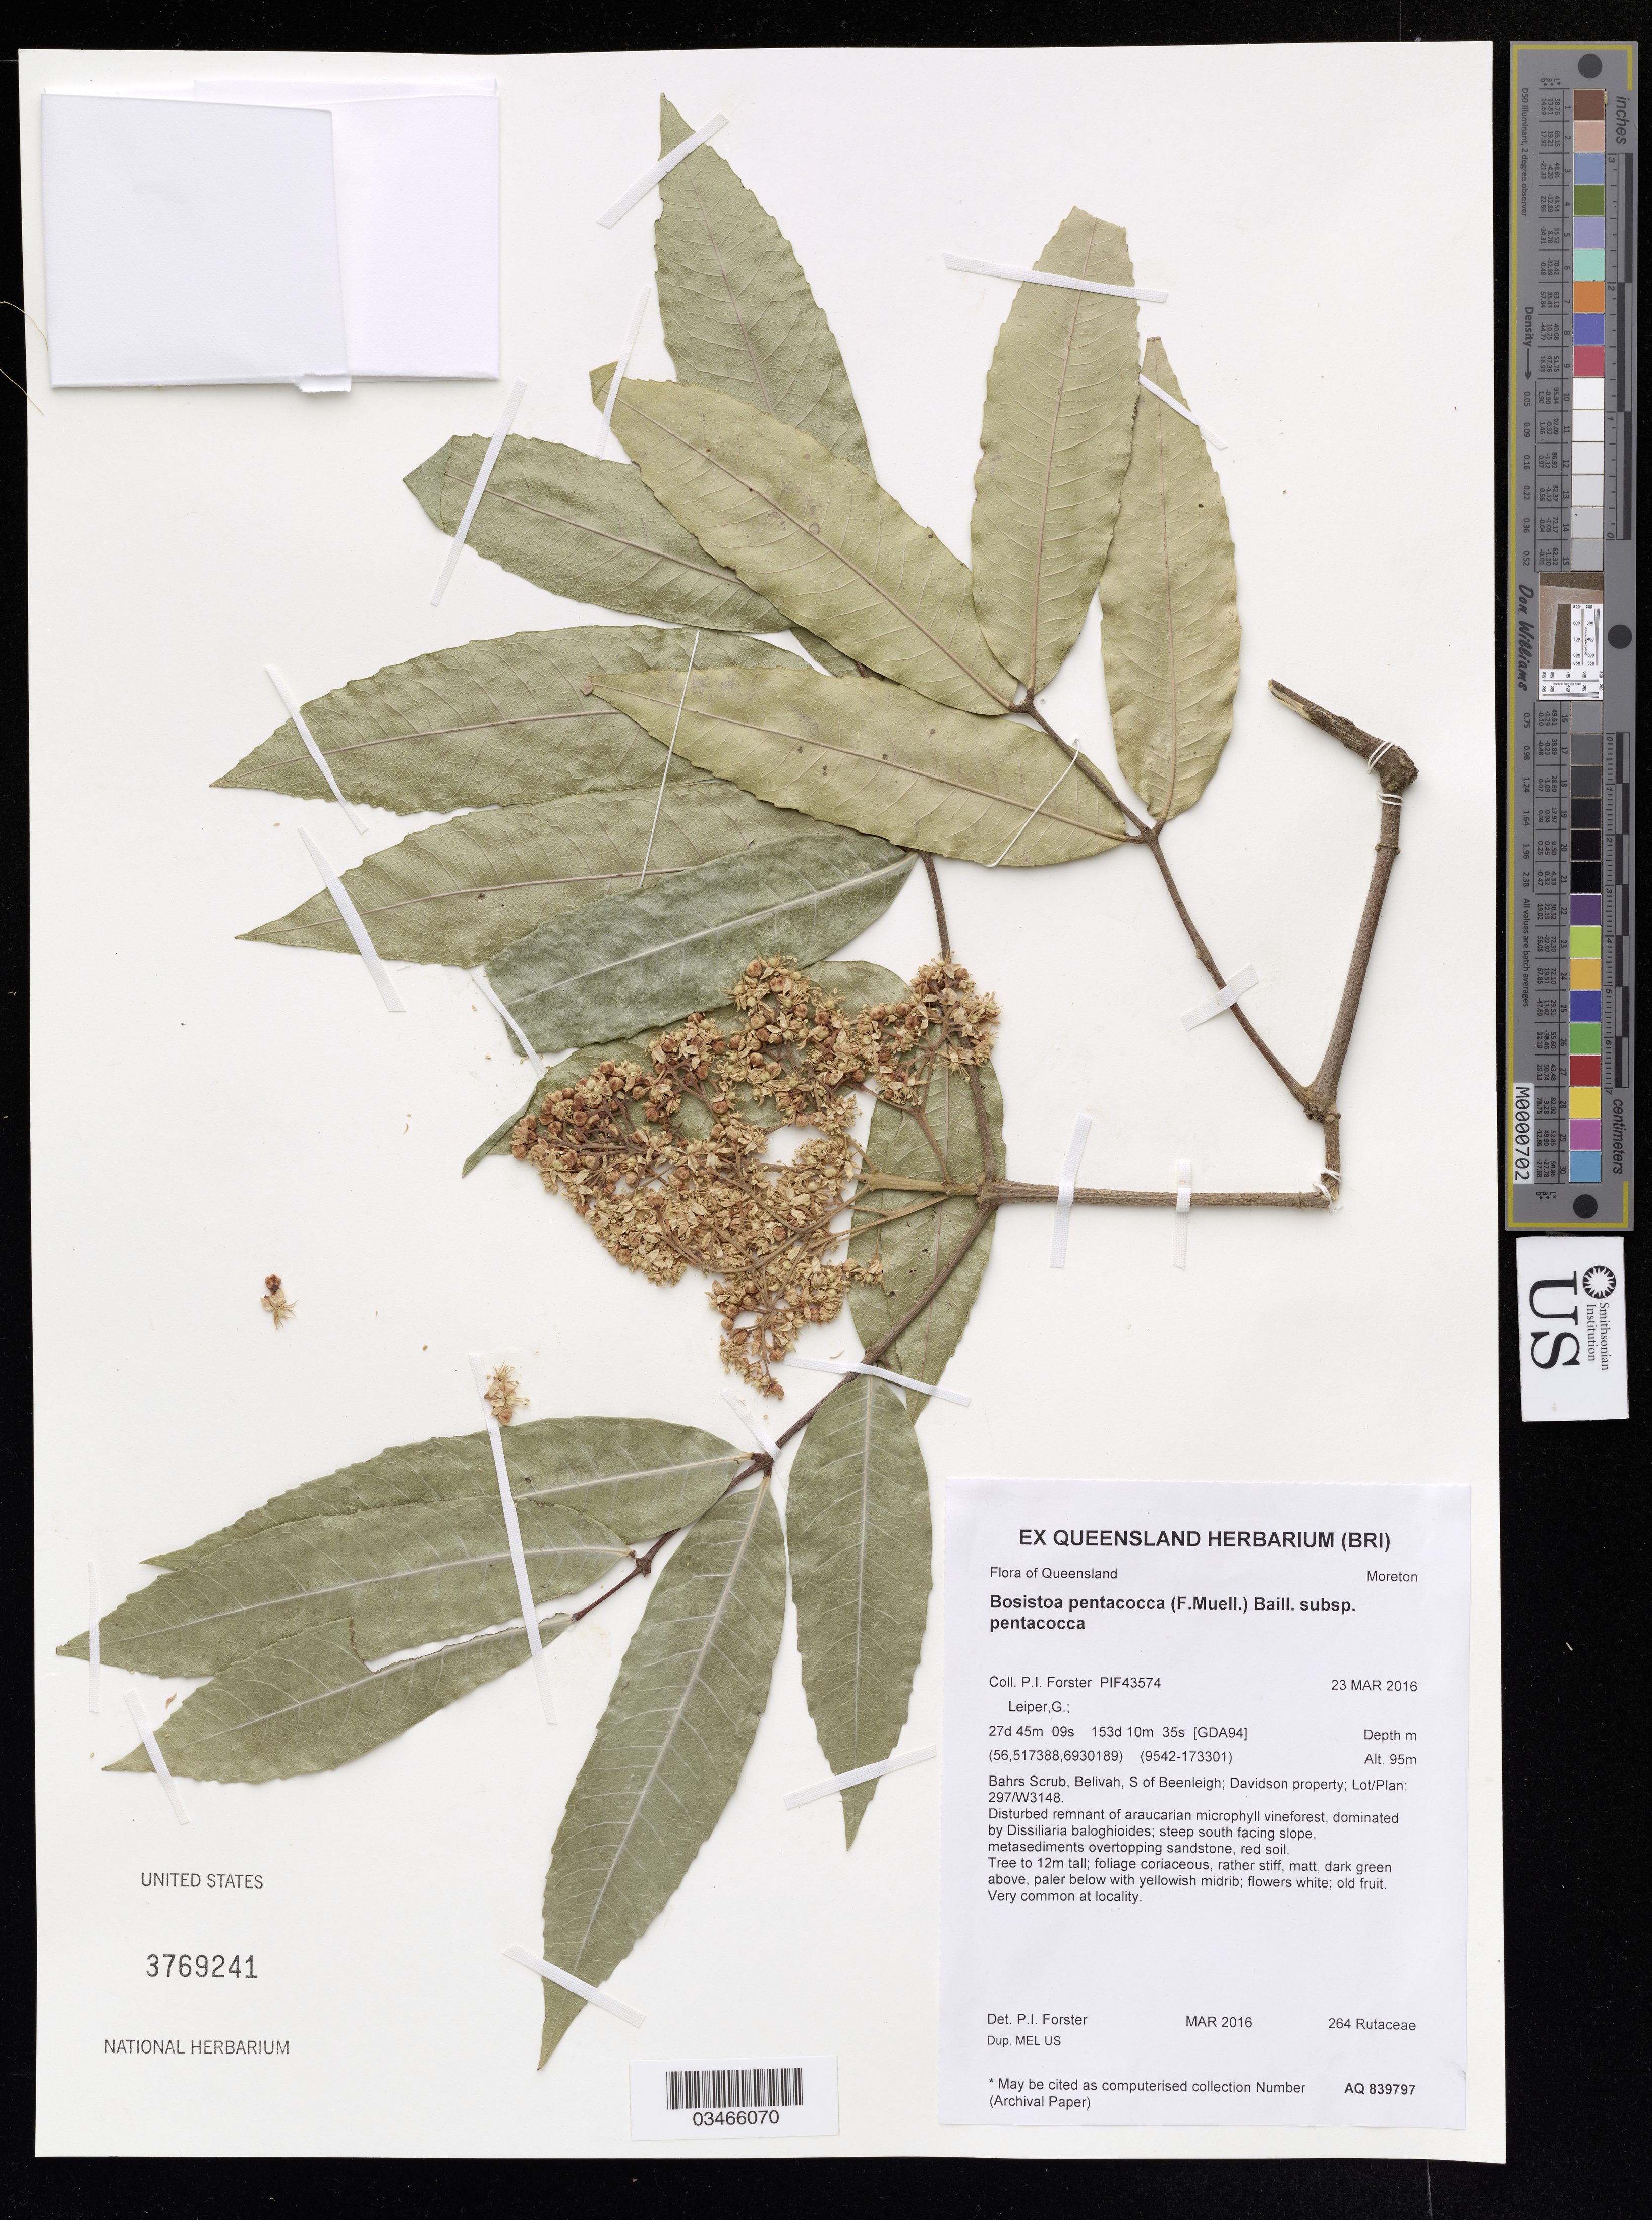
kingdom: Plantae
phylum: Tracheophyta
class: Magnoliopsida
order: Sapindales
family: Rutaceae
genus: Bosistoa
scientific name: Bosistoa pentacocca subsp. pentacocca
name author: (F. Muell.) Baill.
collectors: P. Forster & G. Leiper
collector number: PIF43574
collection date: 2016-03-23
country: Australia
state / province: Queensland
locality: Moreton. Bahrs Scrub, Belivah, S of Beenleigh; Davidson property; Lot/Plan: 297/W3148.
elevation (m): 95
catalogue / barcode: US 3769241